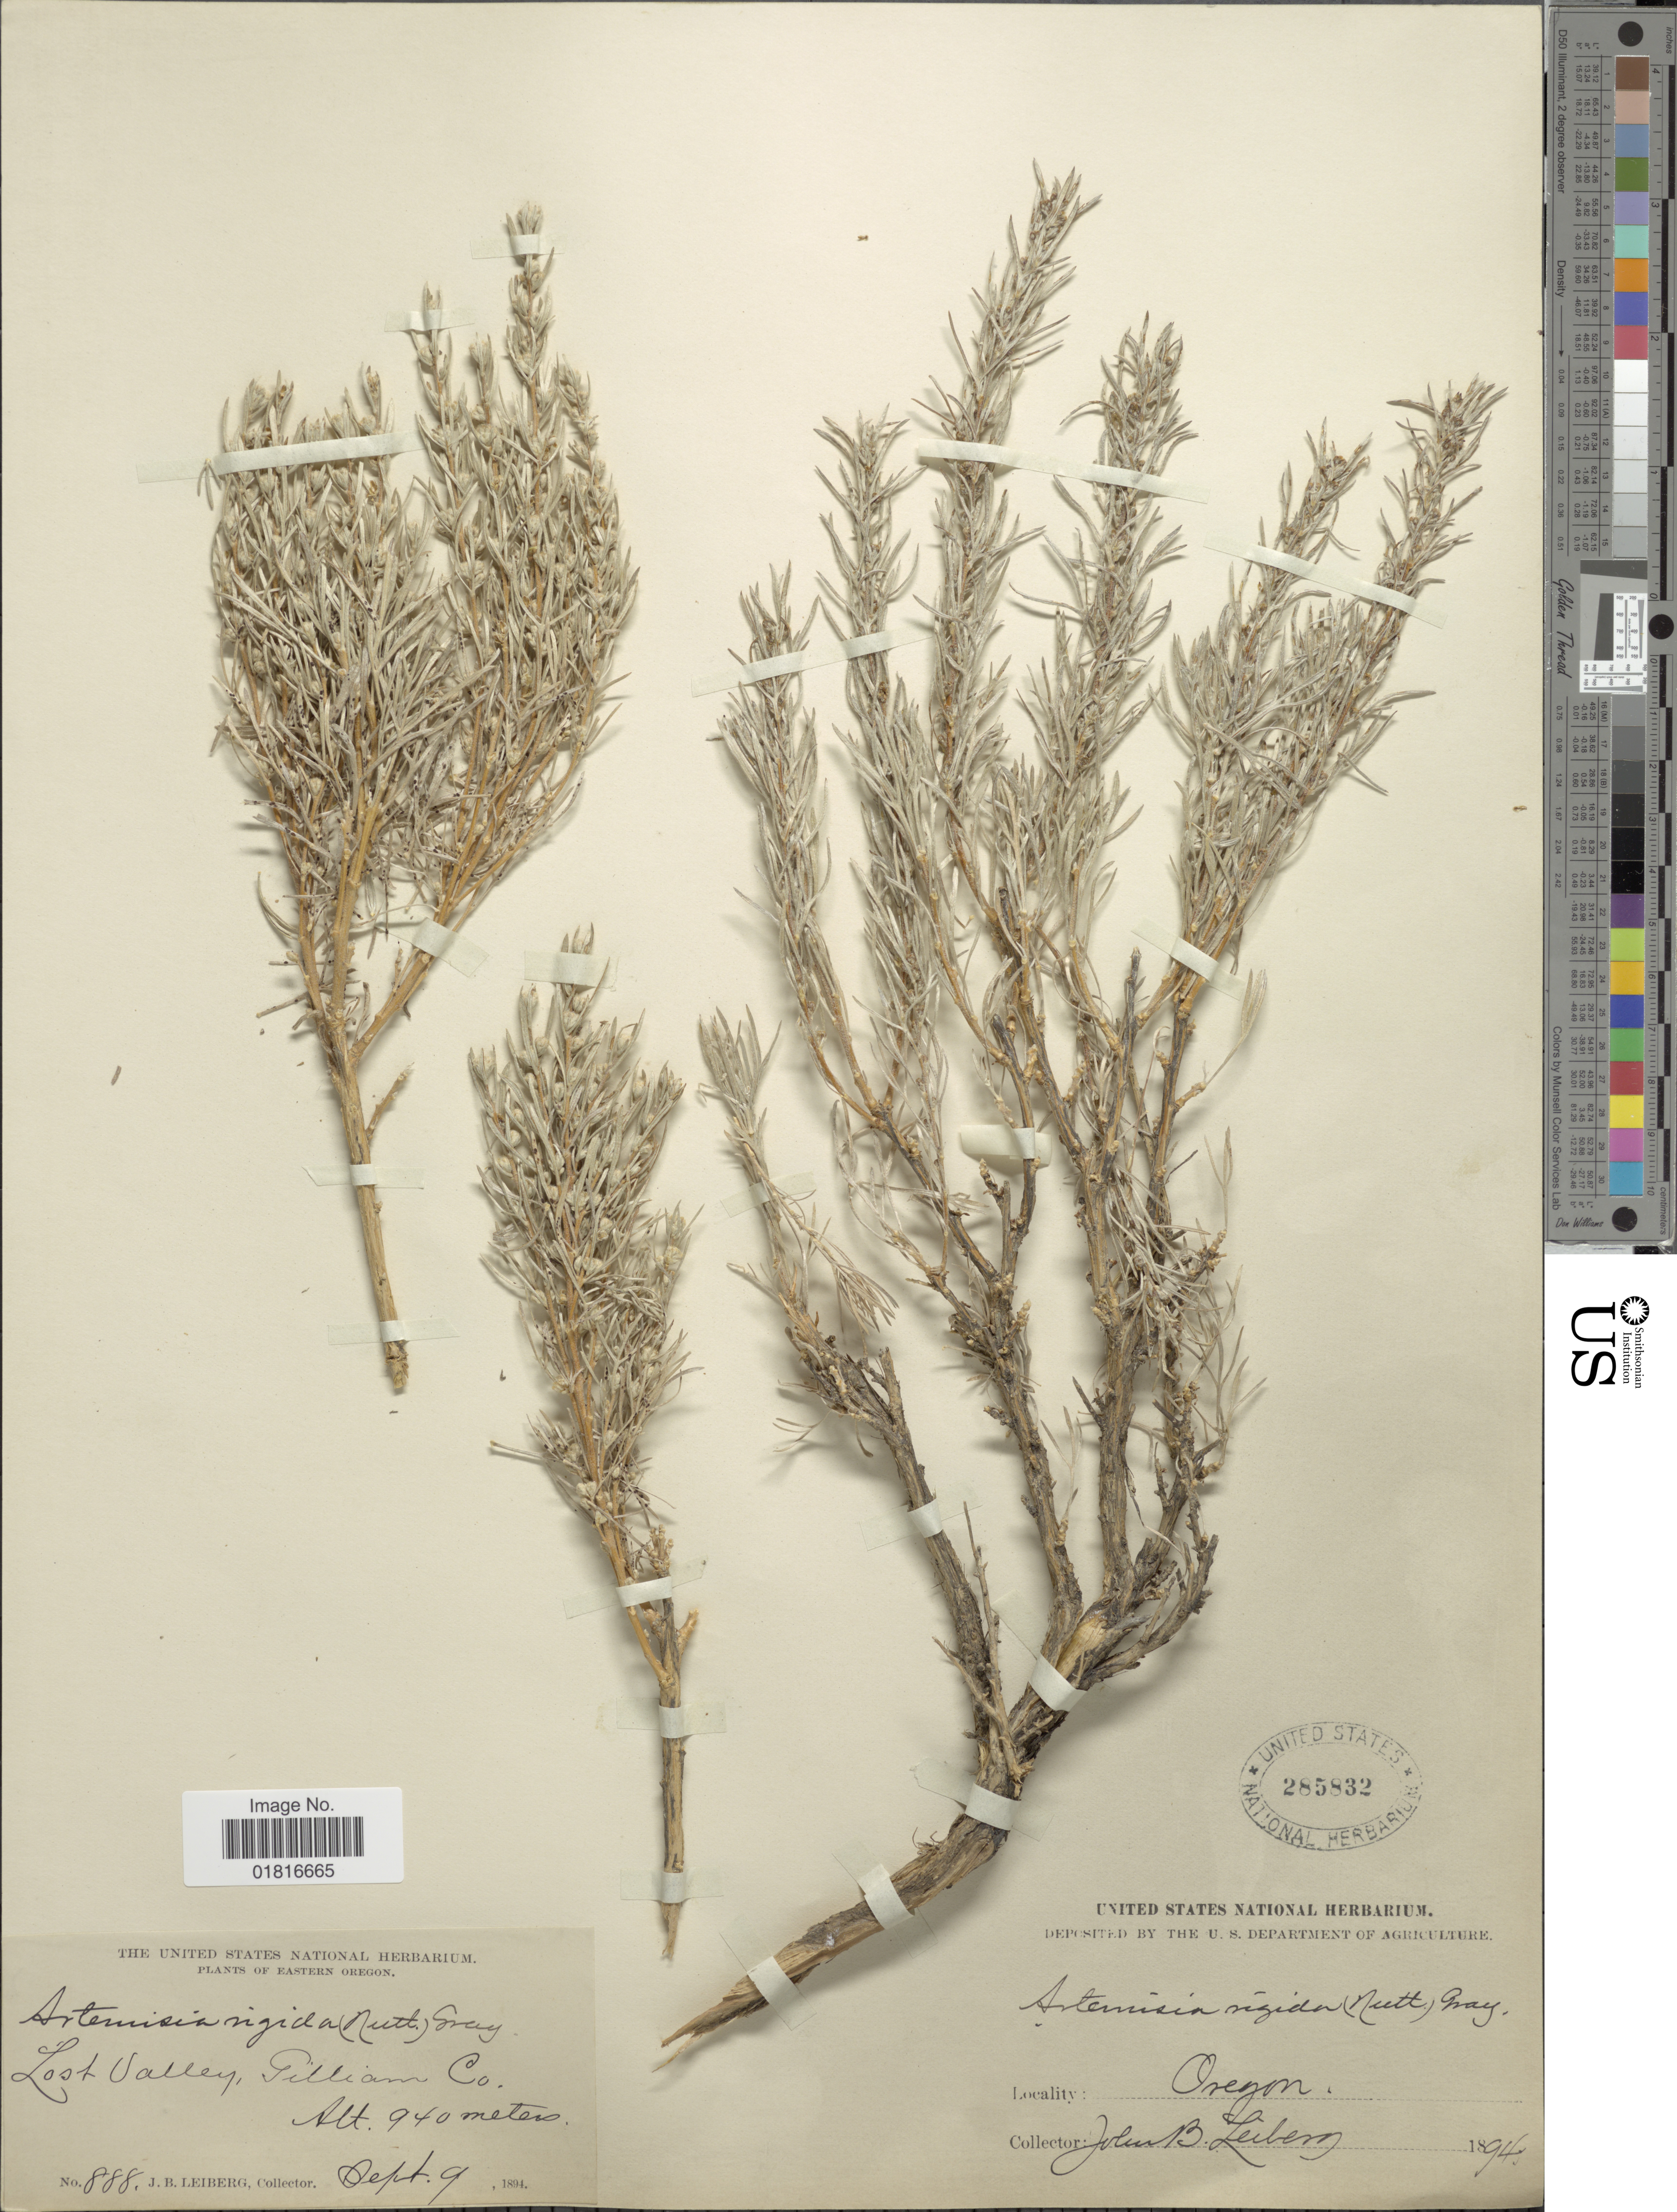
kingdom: Plantae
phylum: Tracheophyta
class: Magnoliopsida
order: Asterales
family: Asteraceae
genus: Artemisia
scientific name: Artemisia rigida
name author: (Nutt.) A. Gray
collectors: J. B. Leiberg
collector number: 888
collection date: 1894-09-09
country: United States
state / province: Oregon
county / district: Gilliam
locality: Eastern oregon, Los Valley, Gilliam Co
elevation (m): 940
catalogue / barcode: US 285832